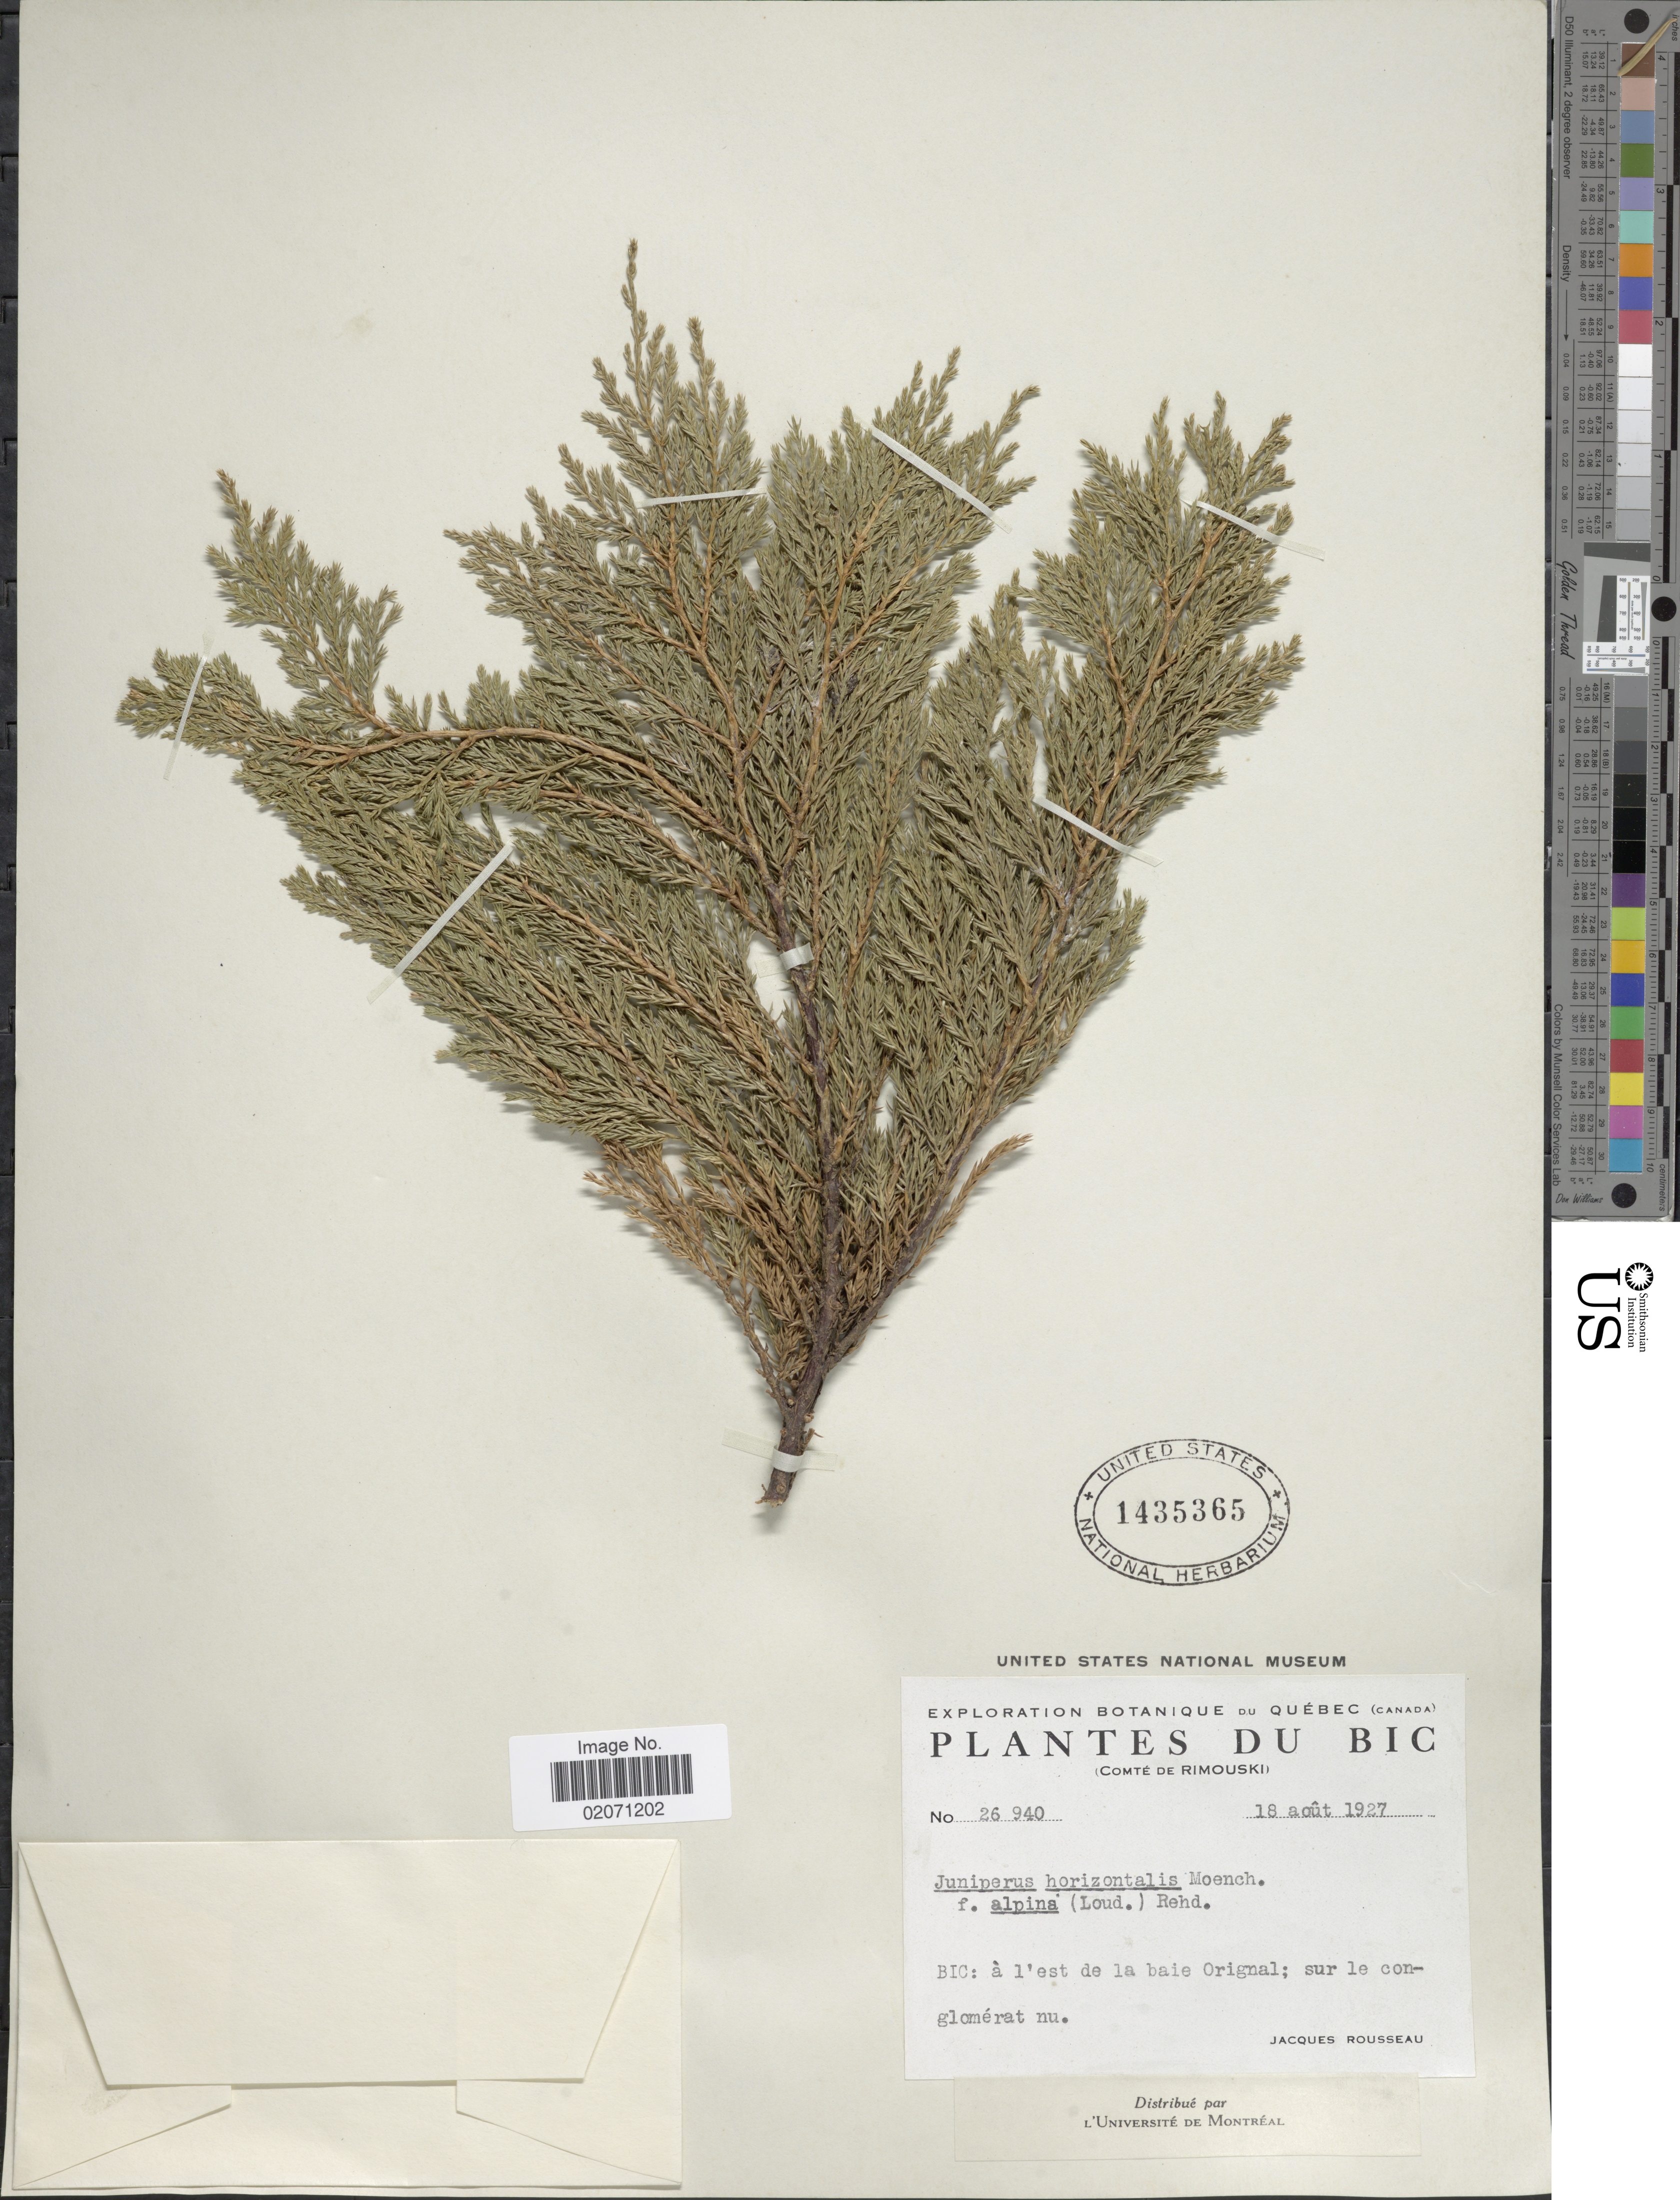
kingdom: Plantae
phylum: Tracheophyta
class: Pinopsida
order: Pinales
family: Cupressaceae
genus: Juniperus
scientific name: Juniperus horizontalis f. alpina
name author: (Lodd. ex Loudon) Rehder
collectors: J. Rousseau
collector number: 26940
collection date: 1927-08-18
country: Canada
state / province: Quebec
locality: Du Bic, (Comte de Rimouski), Bic: a l' est de la baie Orignal; sur le conglomerat nu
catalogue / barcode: US 1435365